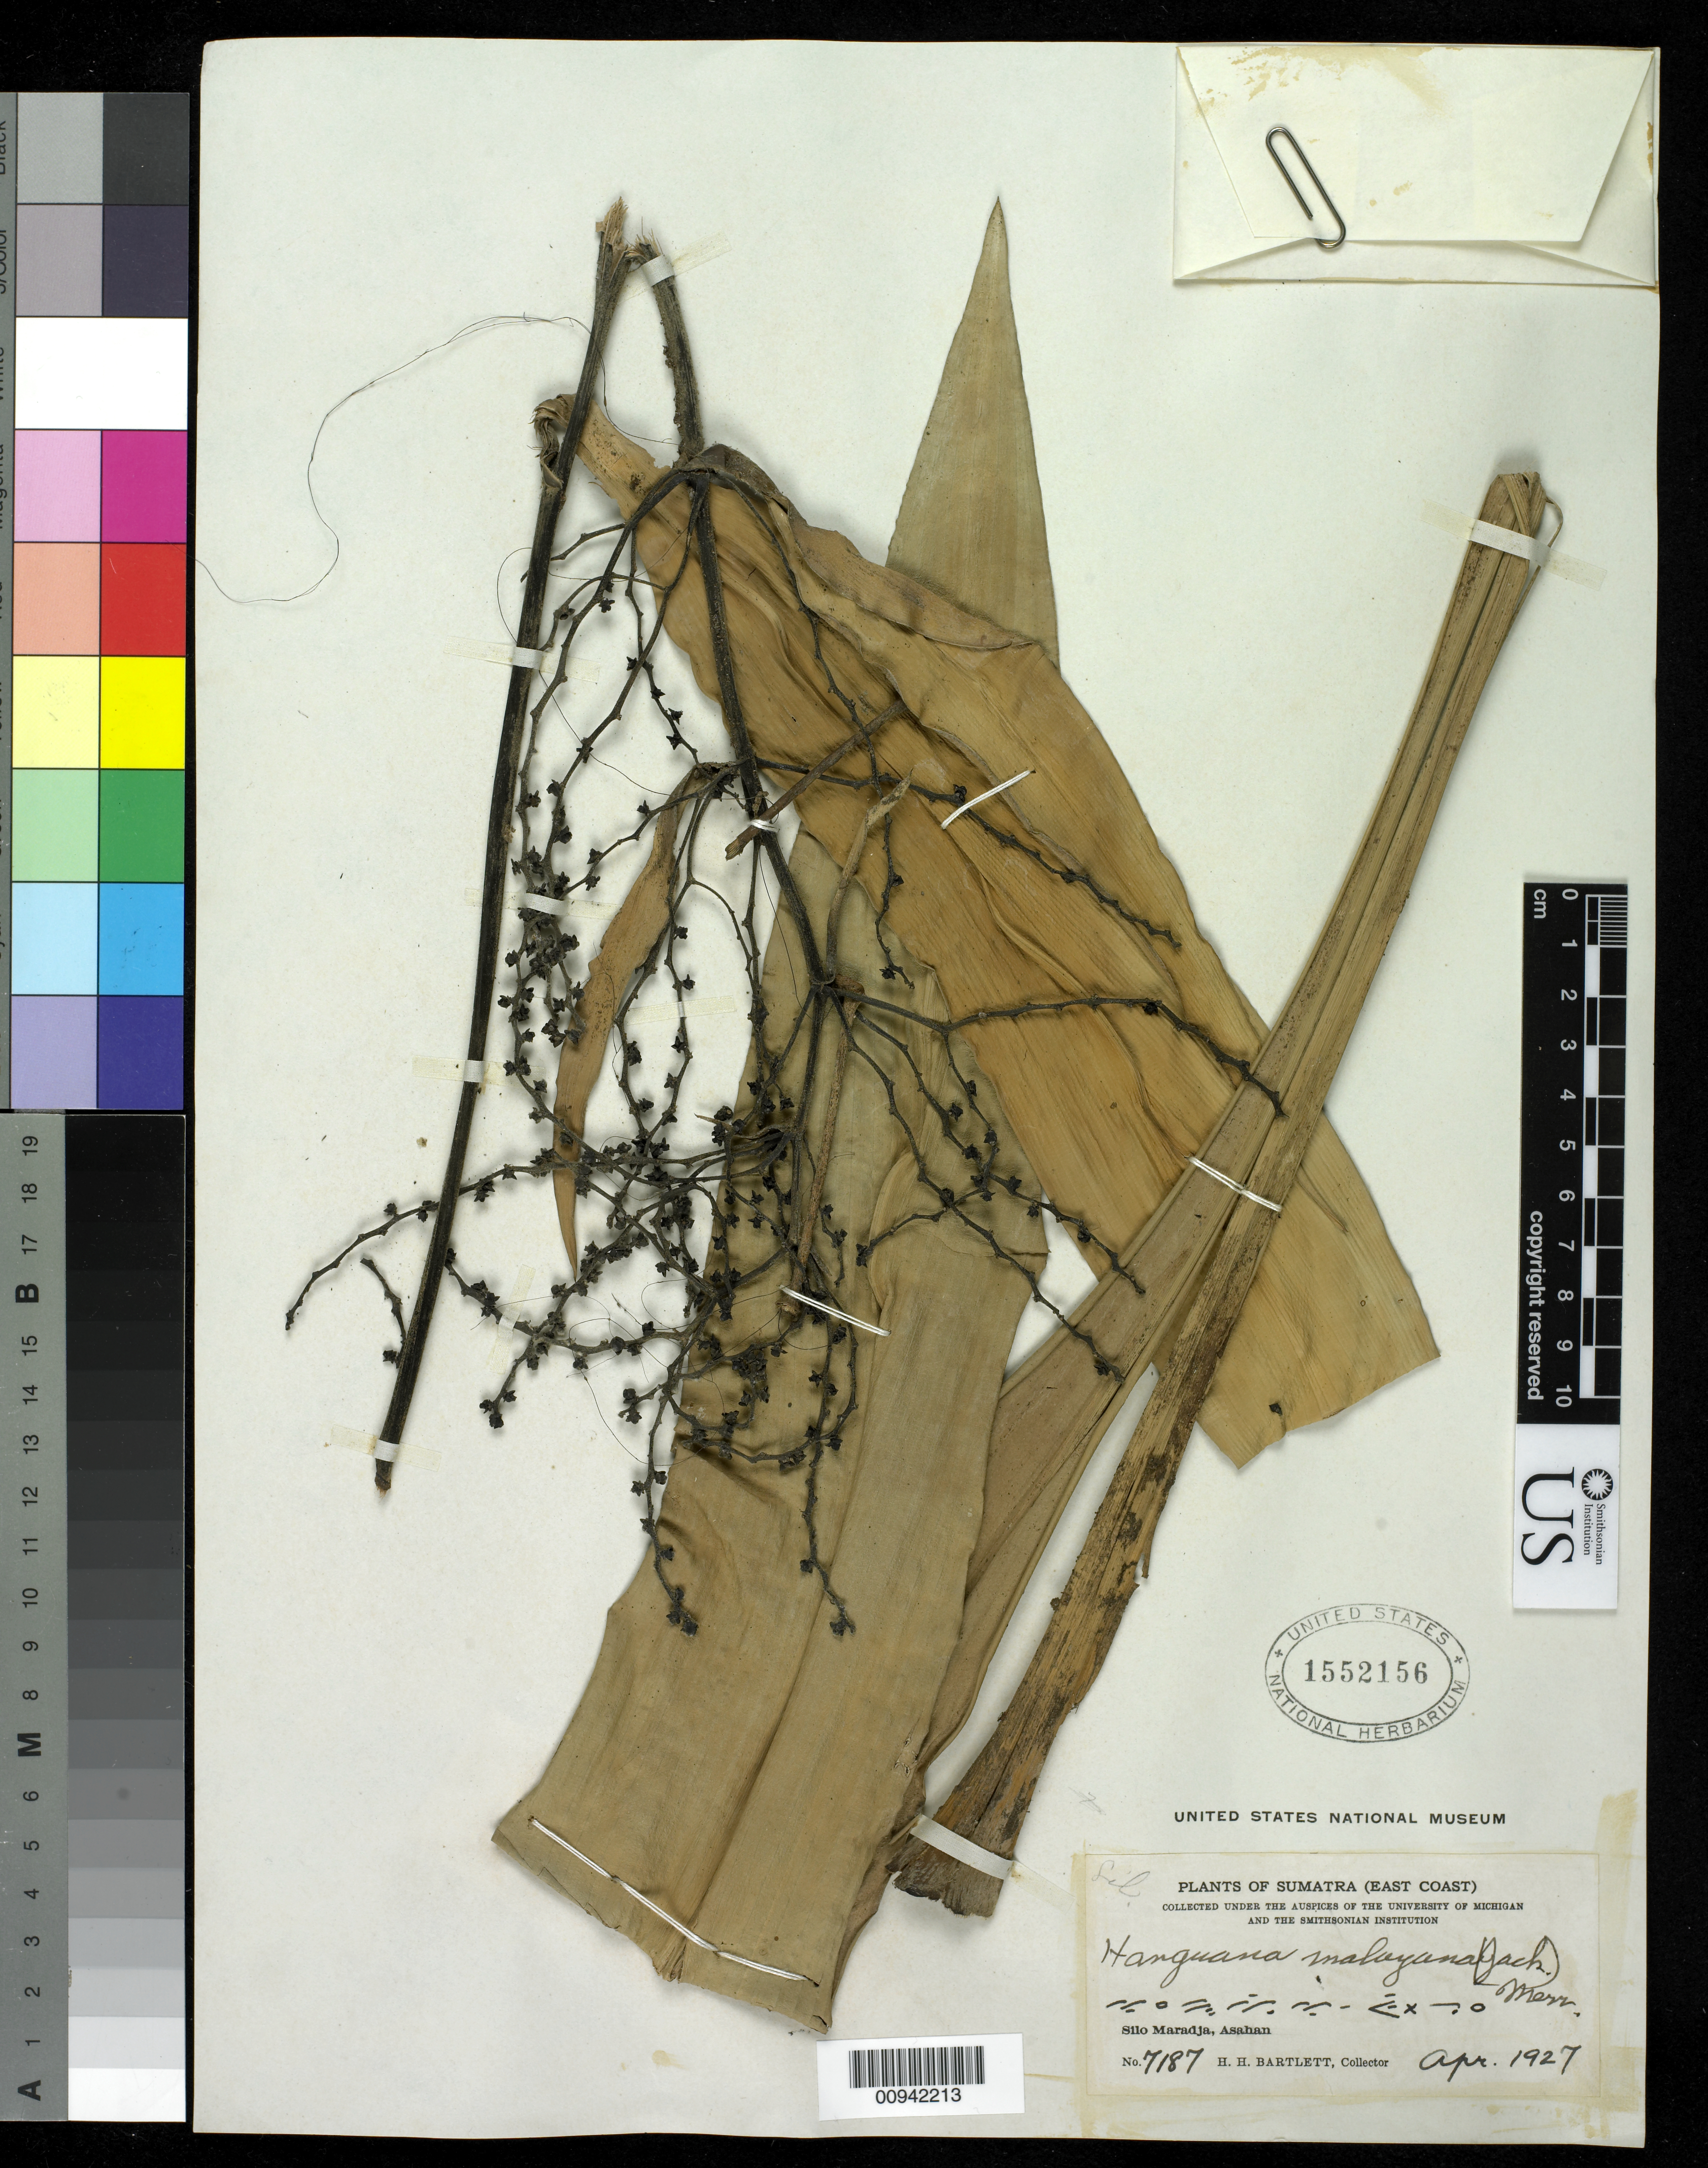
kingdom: Plantae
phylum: Tracheophyta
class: Liliopsida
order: Commelinales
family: Hanguanaceae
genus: Hanguana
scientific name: Hanguana malayana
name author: (Jack) Merr.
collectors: H. H. Bartlett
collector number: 7187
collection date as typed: Apr 1927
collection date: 1927-04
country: Indonesia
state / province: Sumatra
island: Sumatra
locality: Sumatra (East Coast), Silo Maradja, Asahan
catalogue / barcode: US 1552156